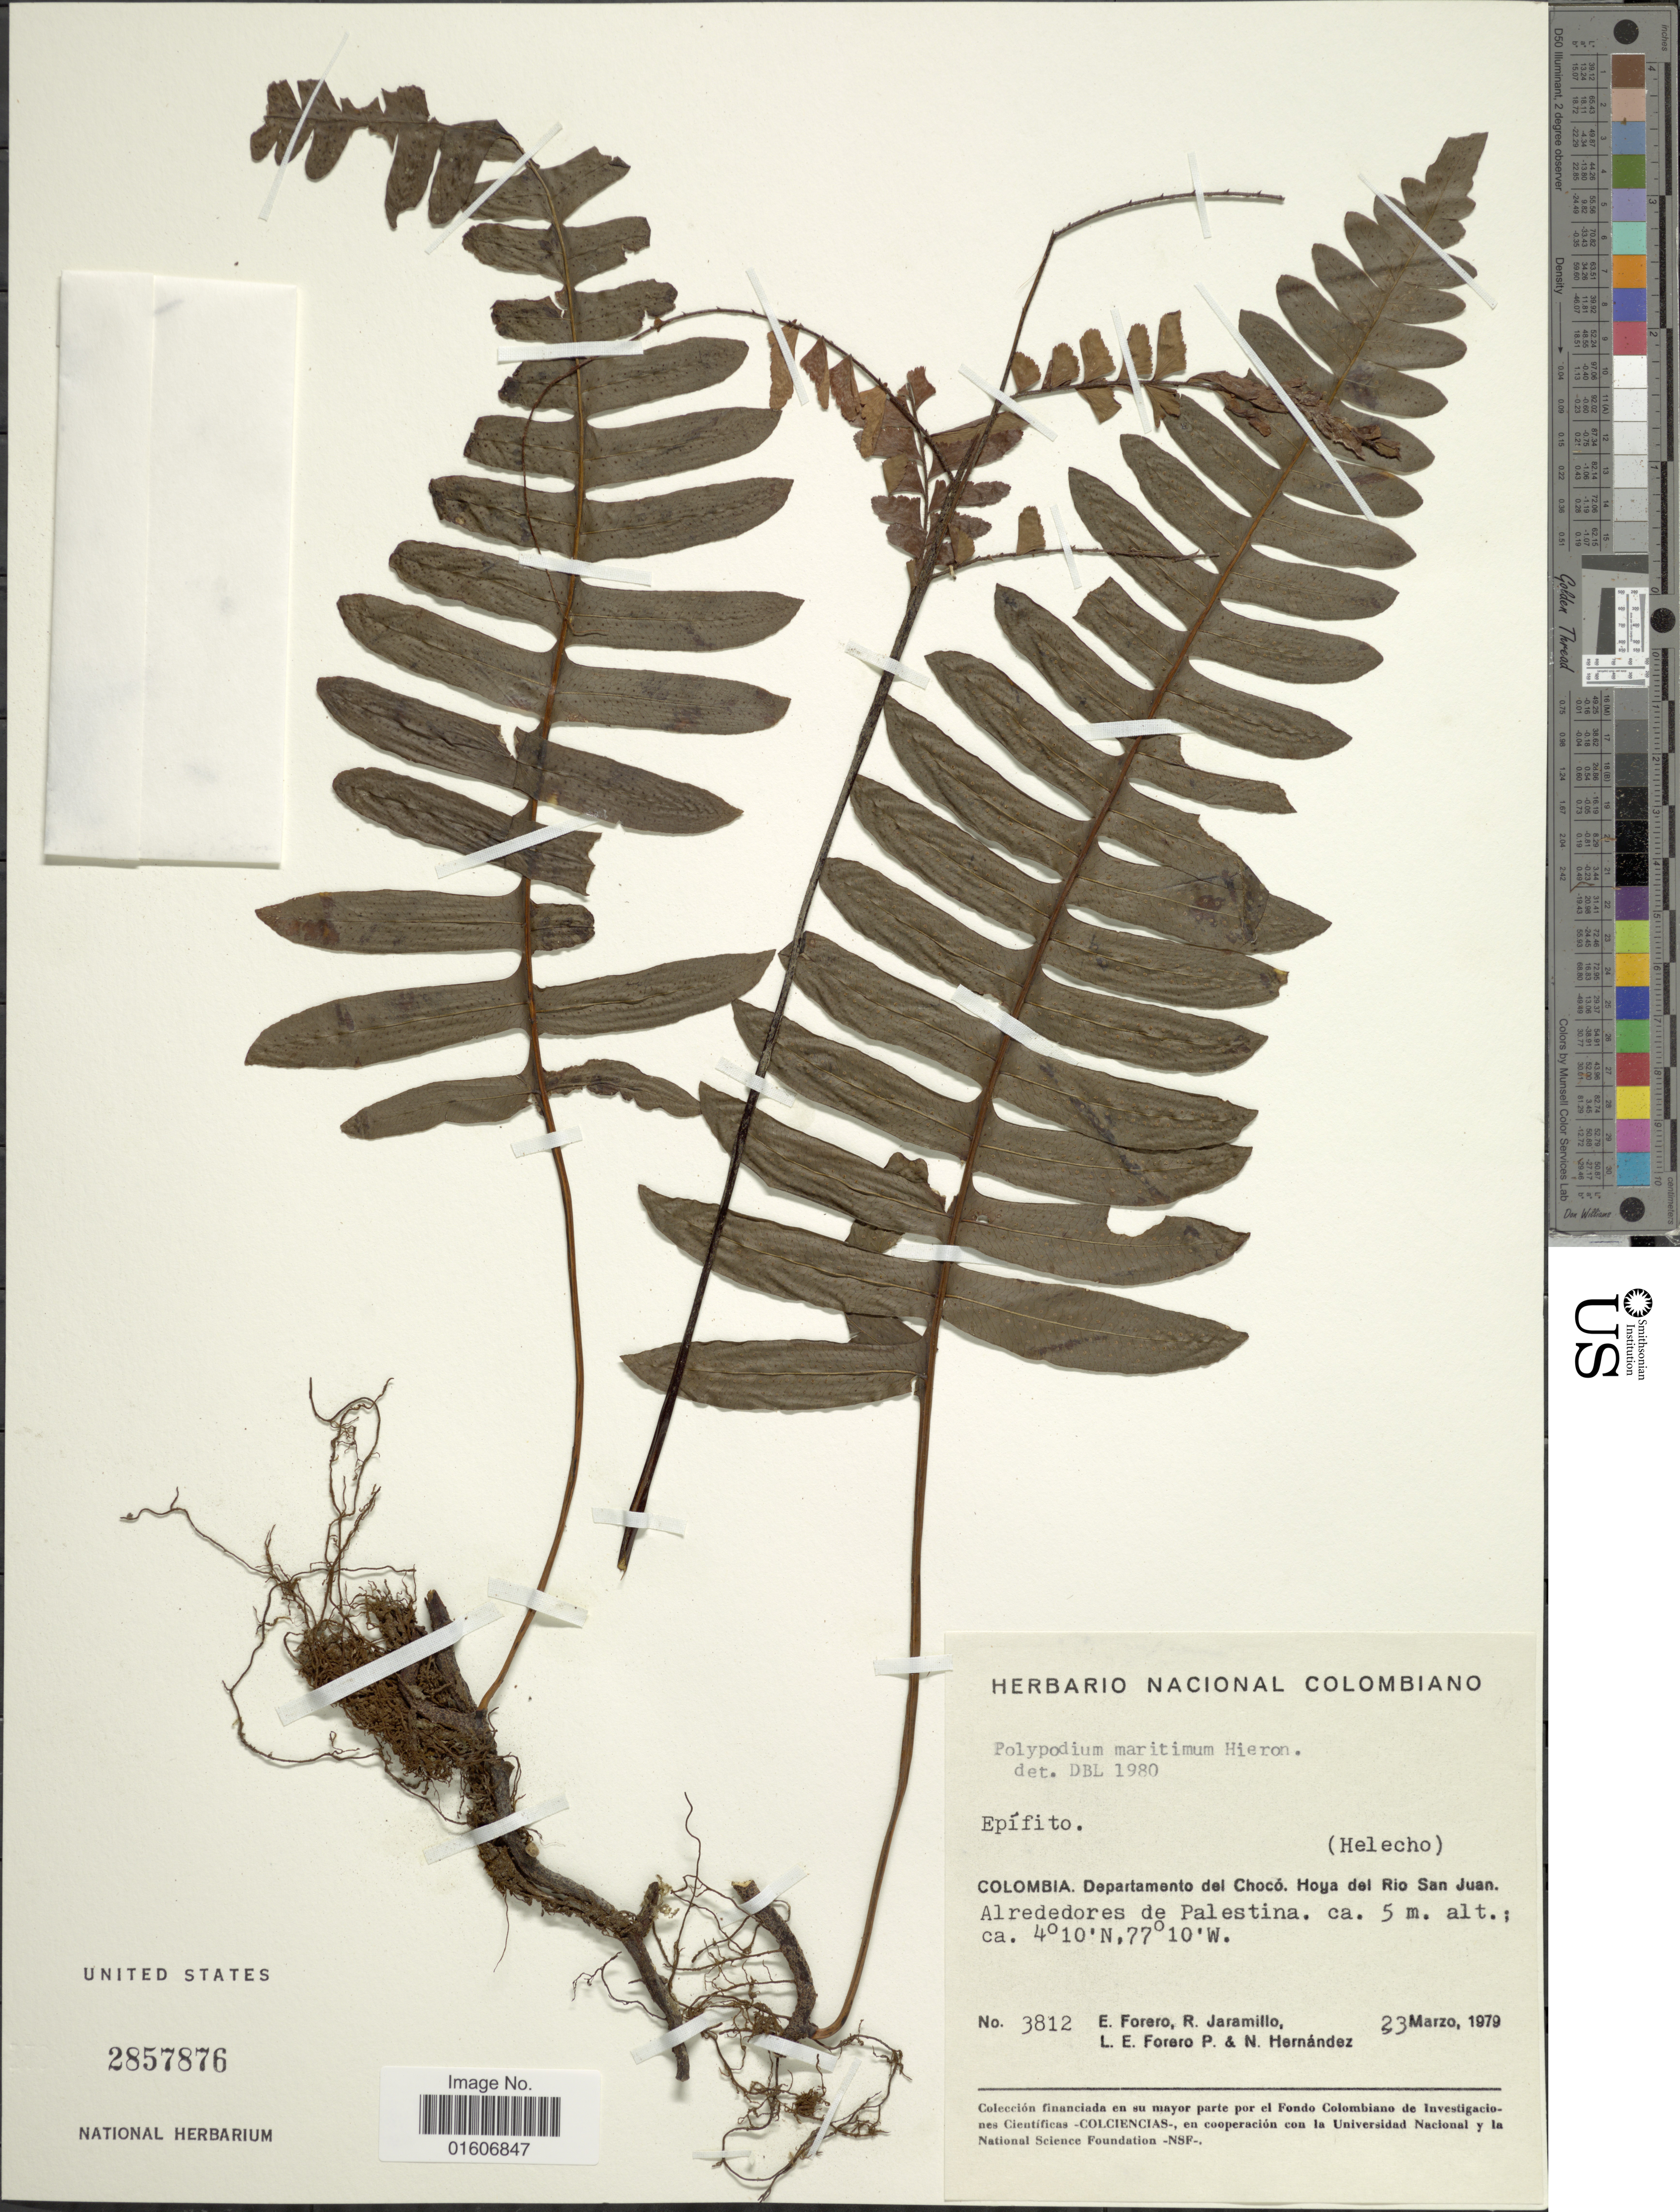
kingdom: Plantae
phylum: Tracheophyta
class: Polypodiopsida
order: Polypodiales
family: Polypodiaceae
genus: Serpocaulon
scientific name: Serpocaulon maritimum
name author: (Hieron.) A.R. Sm.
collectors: E. Forero, R. Jaramillo, L. E. Forero, P. Hernández & N. Hernandez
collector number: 3812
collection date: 1979-03-23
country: Colombia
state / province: Chocó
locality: Departamento del Chocó. Hoya del Rio San Juan. Alrededores de Palestina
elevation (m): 5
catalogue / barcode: US 2857876